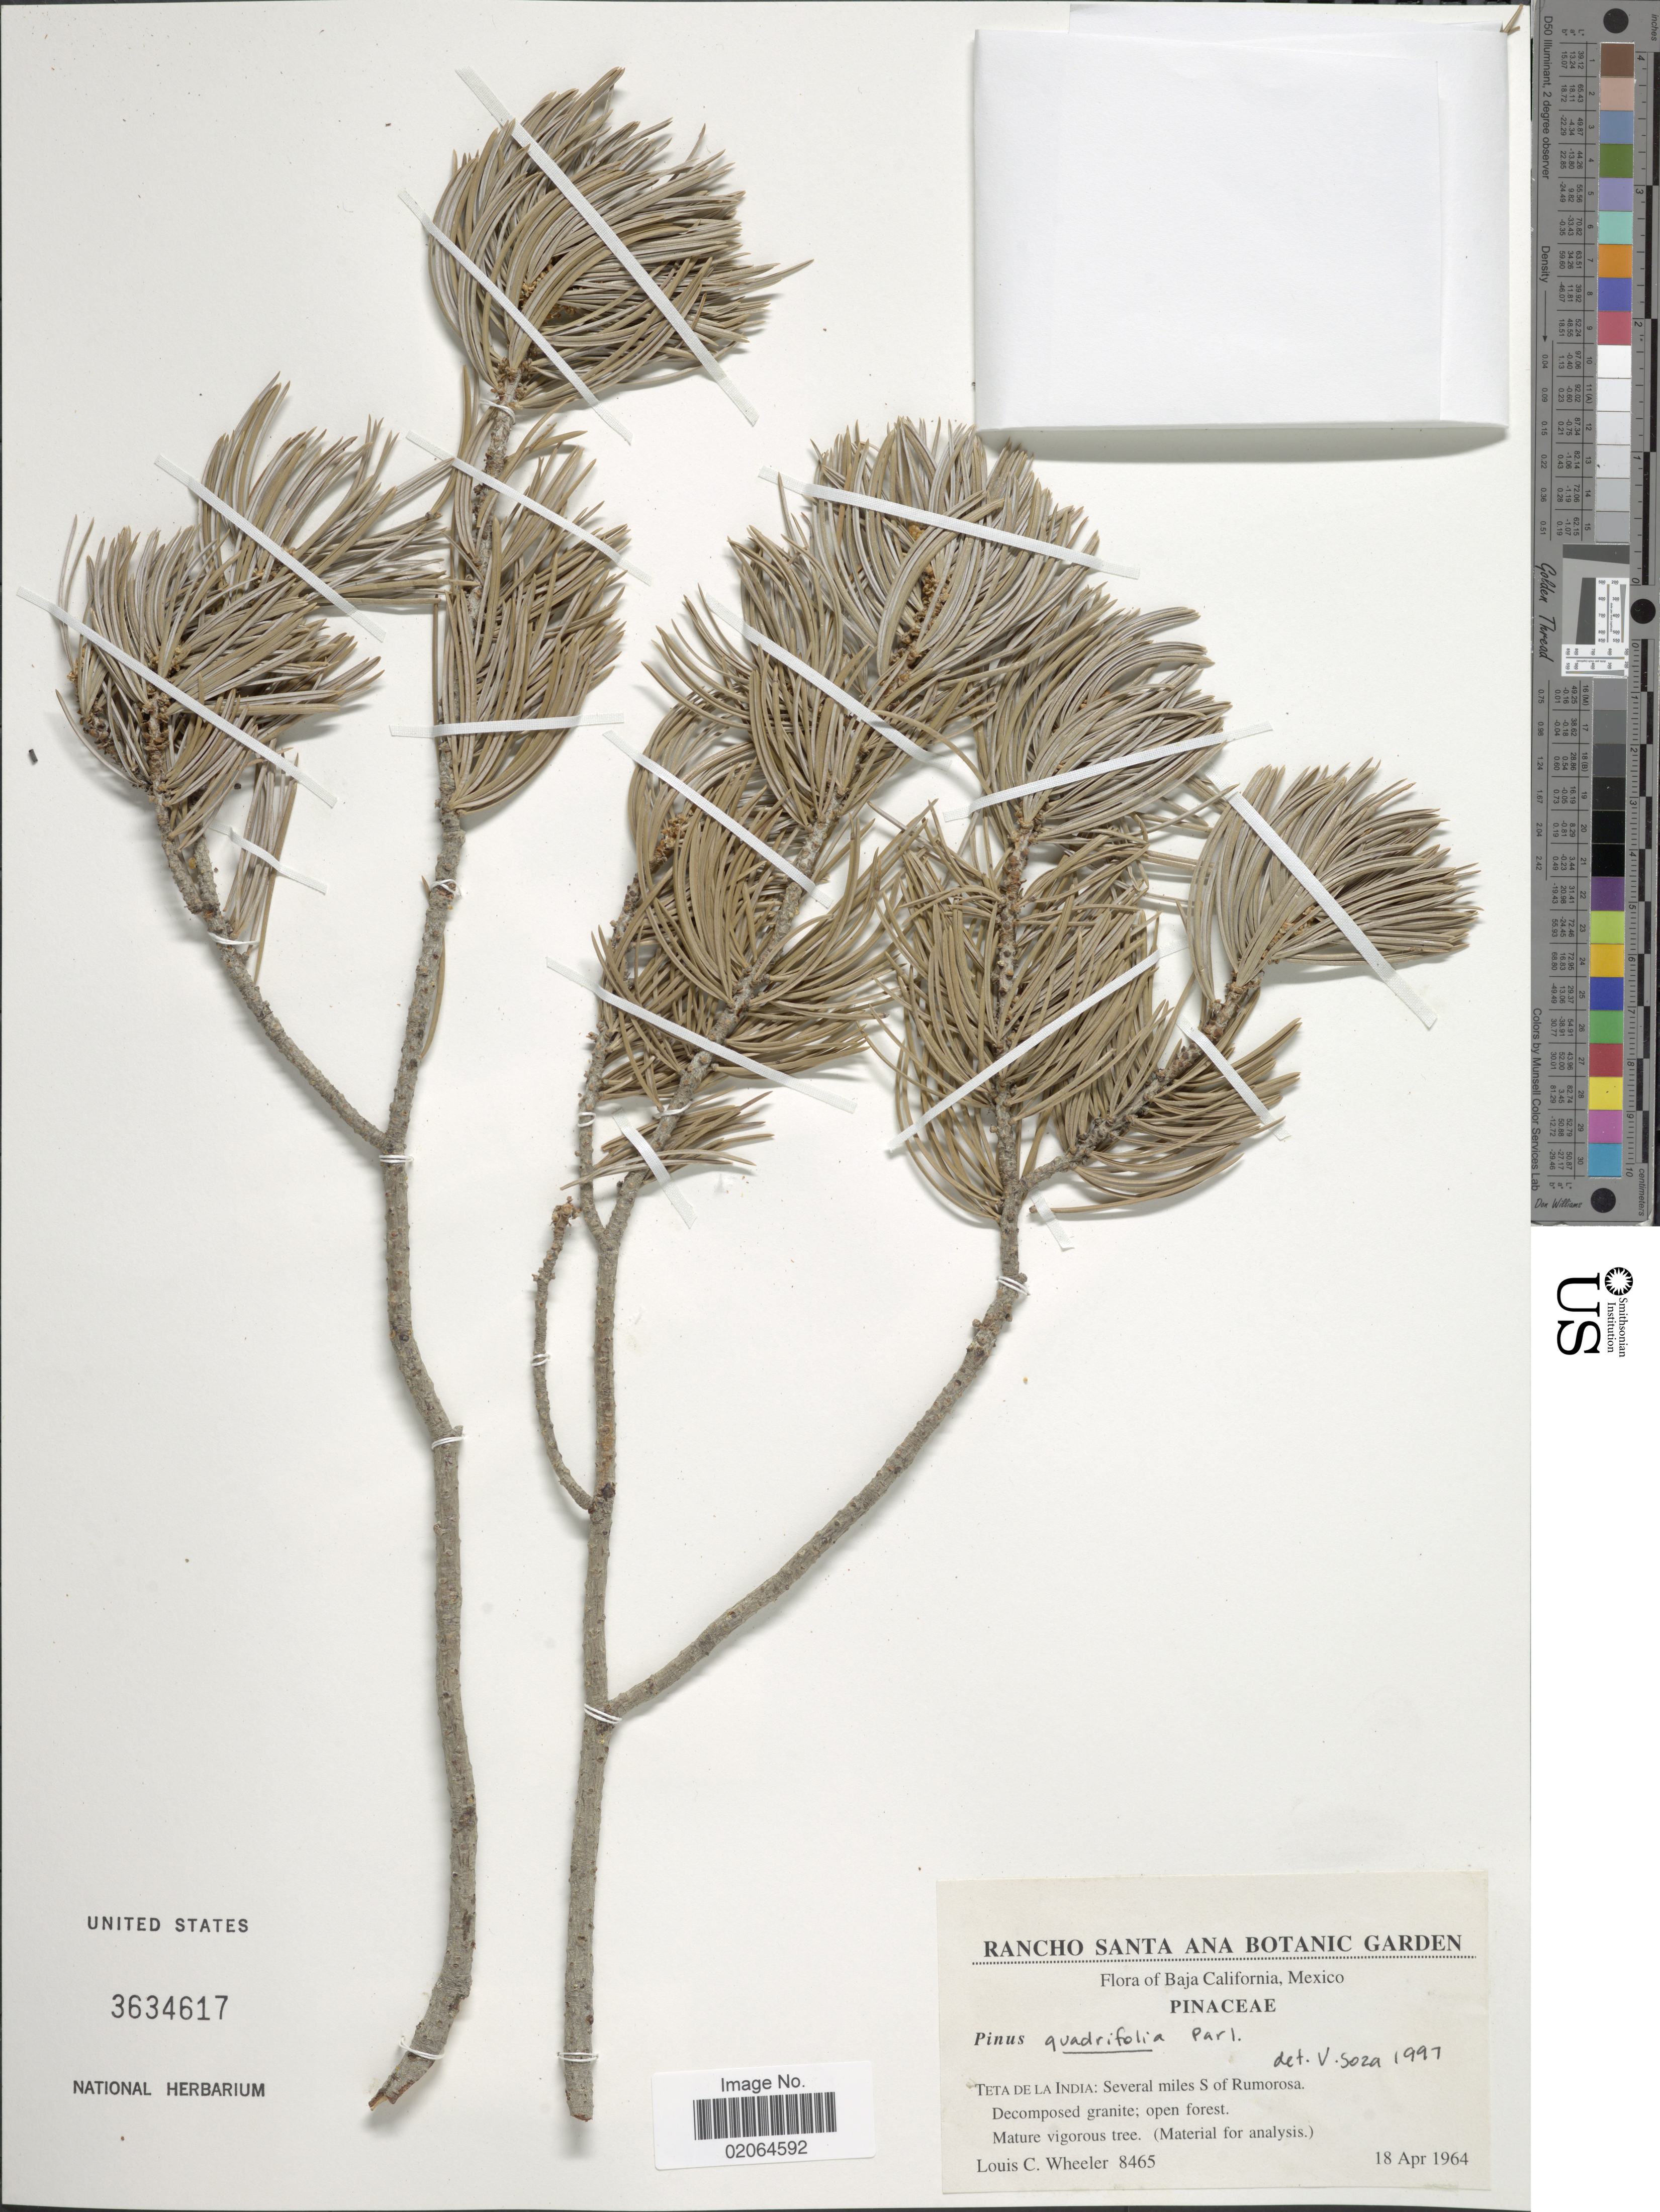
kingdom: Plantae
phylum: Tracheophyta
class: Pinopsida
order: Pinales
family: Pinaceae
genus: Pinus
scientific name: Pinus quadrifolia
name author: Parl. ex Sudw.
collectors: L. C. Wheeler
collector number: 8465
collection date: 1964-04-18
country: Mexico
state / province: Baja California Norte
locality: Teta de la India: Several Miles S of Rumorosa.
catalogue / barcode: US 3634617